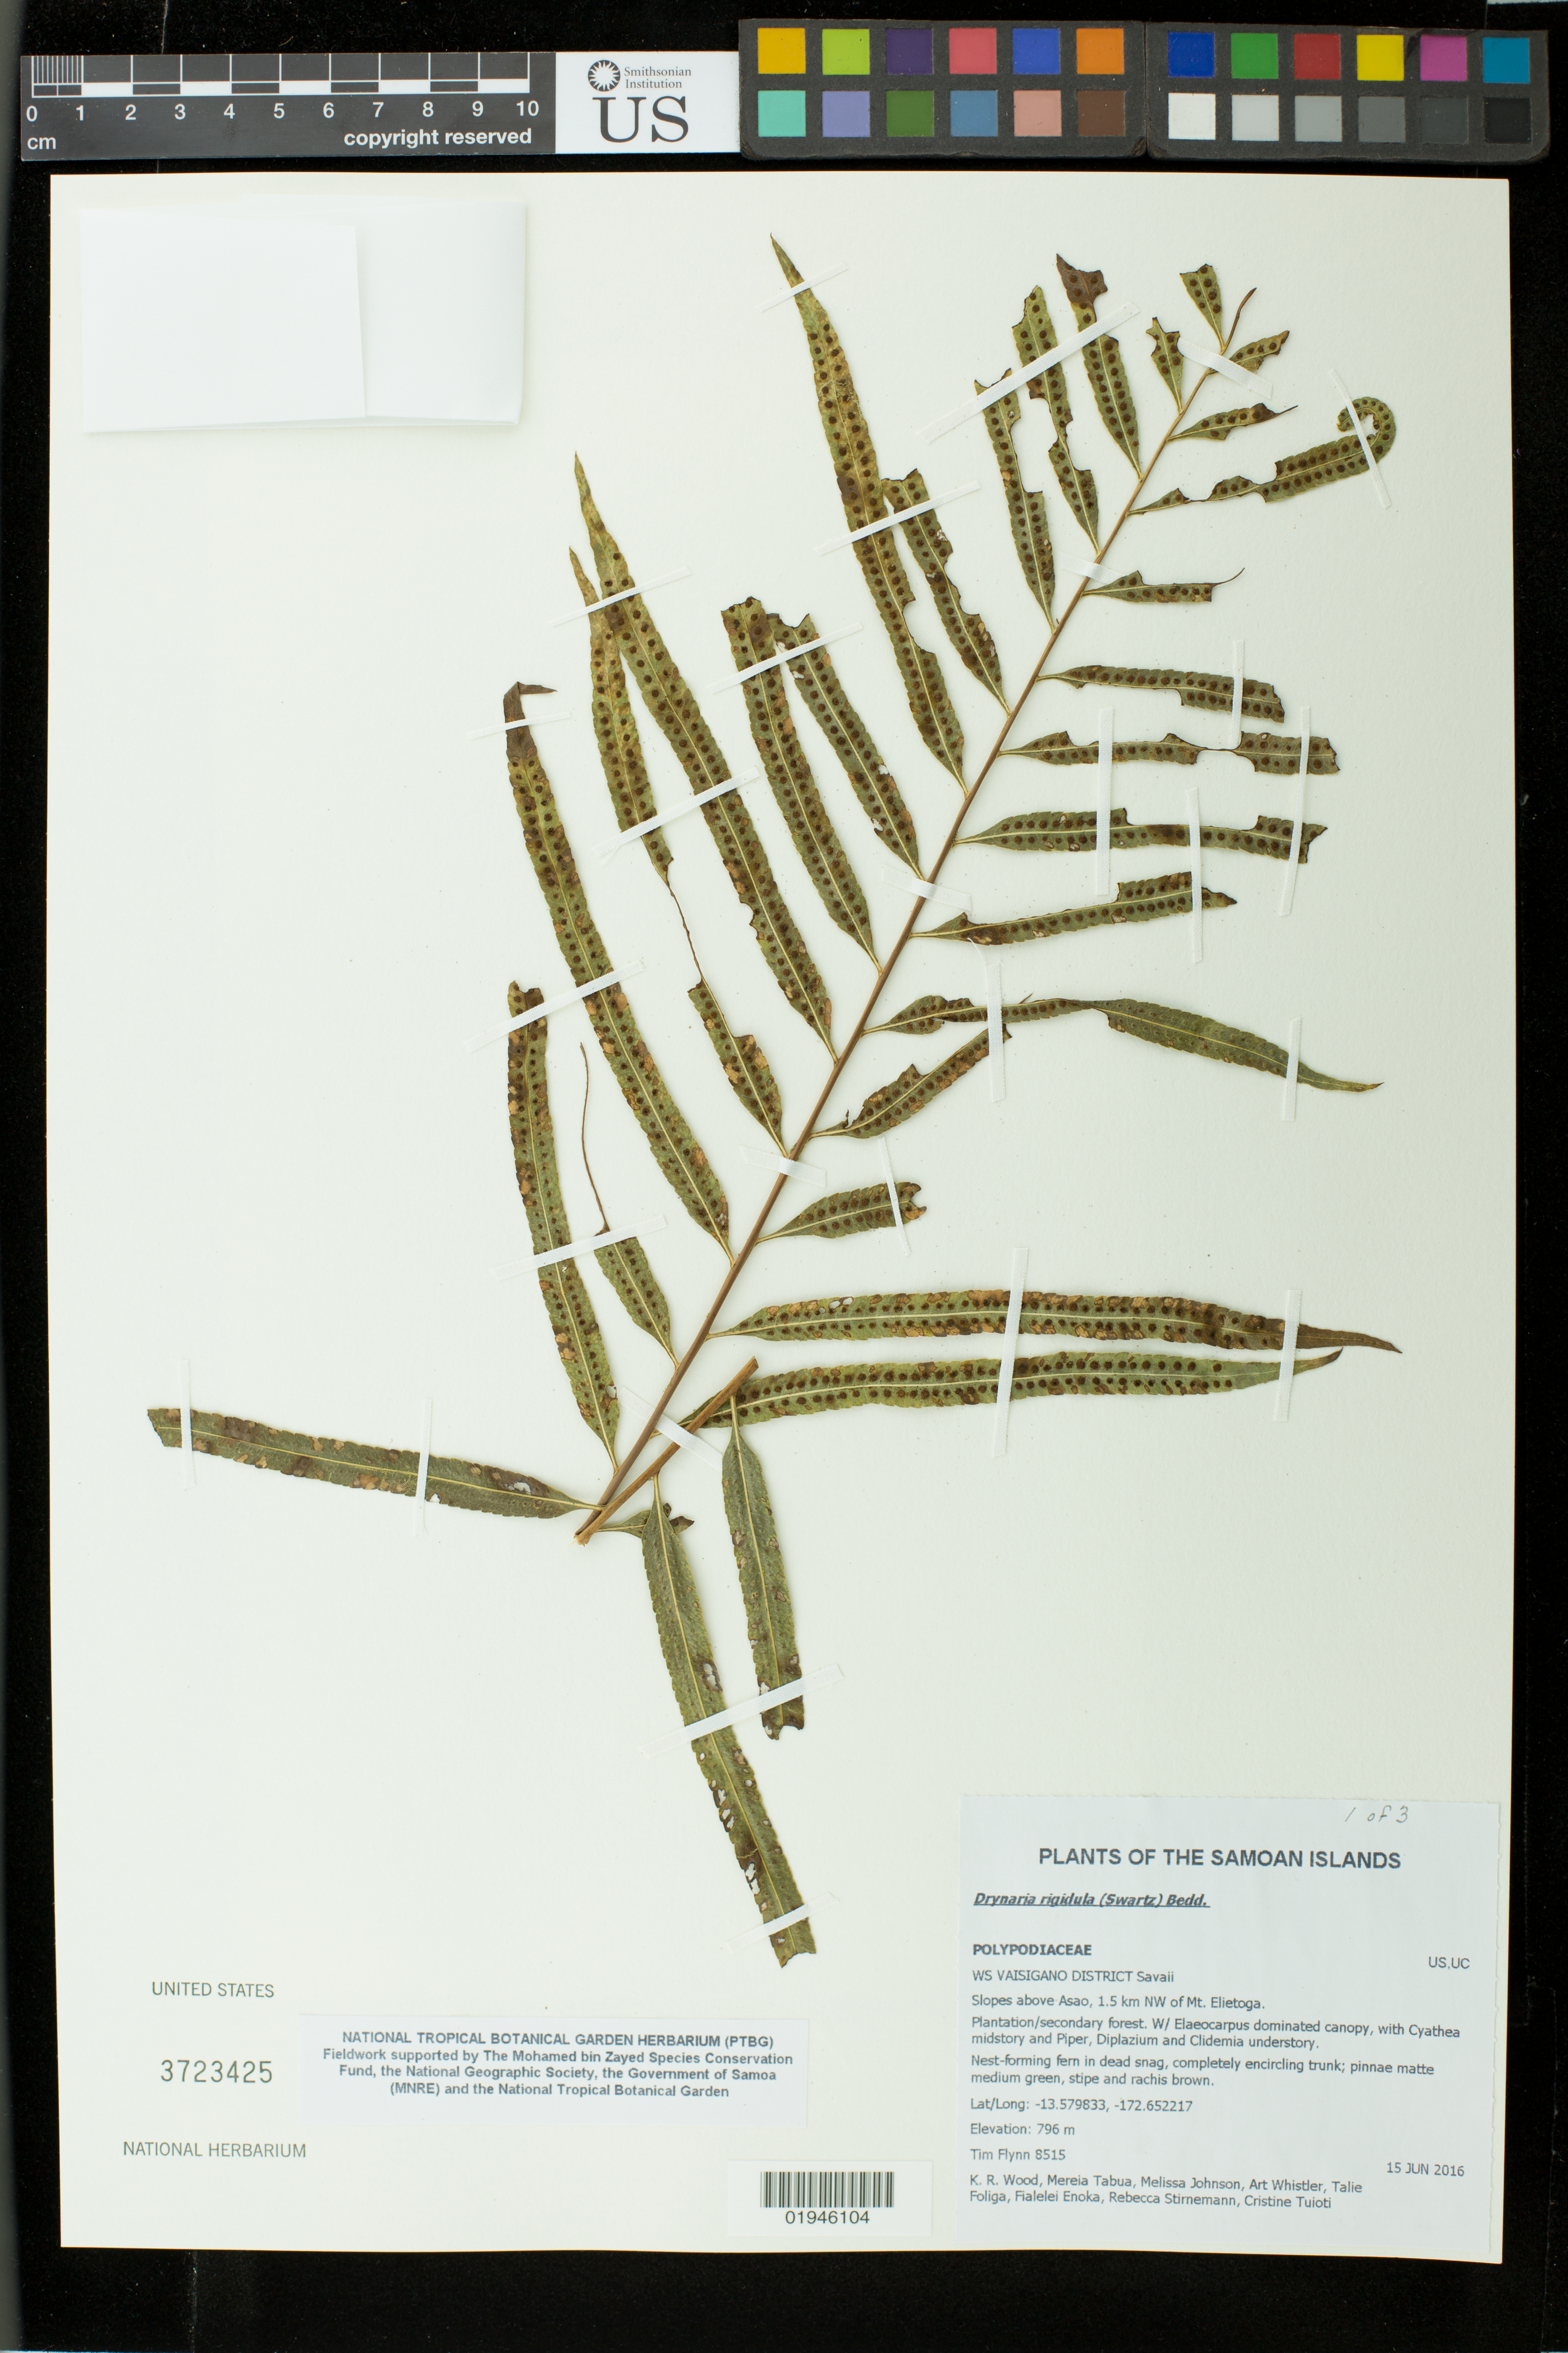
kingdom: Plantae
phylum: Tracheophyta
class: Polypodiopsida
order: Polypodiales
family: Polypodiaceae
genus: Drynaria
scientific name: Drynaria rigidula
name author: (Sw.) Bedd.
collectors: T. W. Flynn, K. R. Wood, M. Tabua, M. Johnson, A. Whistler, T. Foliga, F. Enoka & R. Stirnemann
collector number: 8515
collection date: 2016-06-15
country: Samoa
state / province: Vaisigano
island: Savai'i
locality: Slopes above Asao, 1.5 km NW of Elietoga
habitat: Plantation/secondary forest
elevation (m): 796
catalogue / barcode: US 3723425